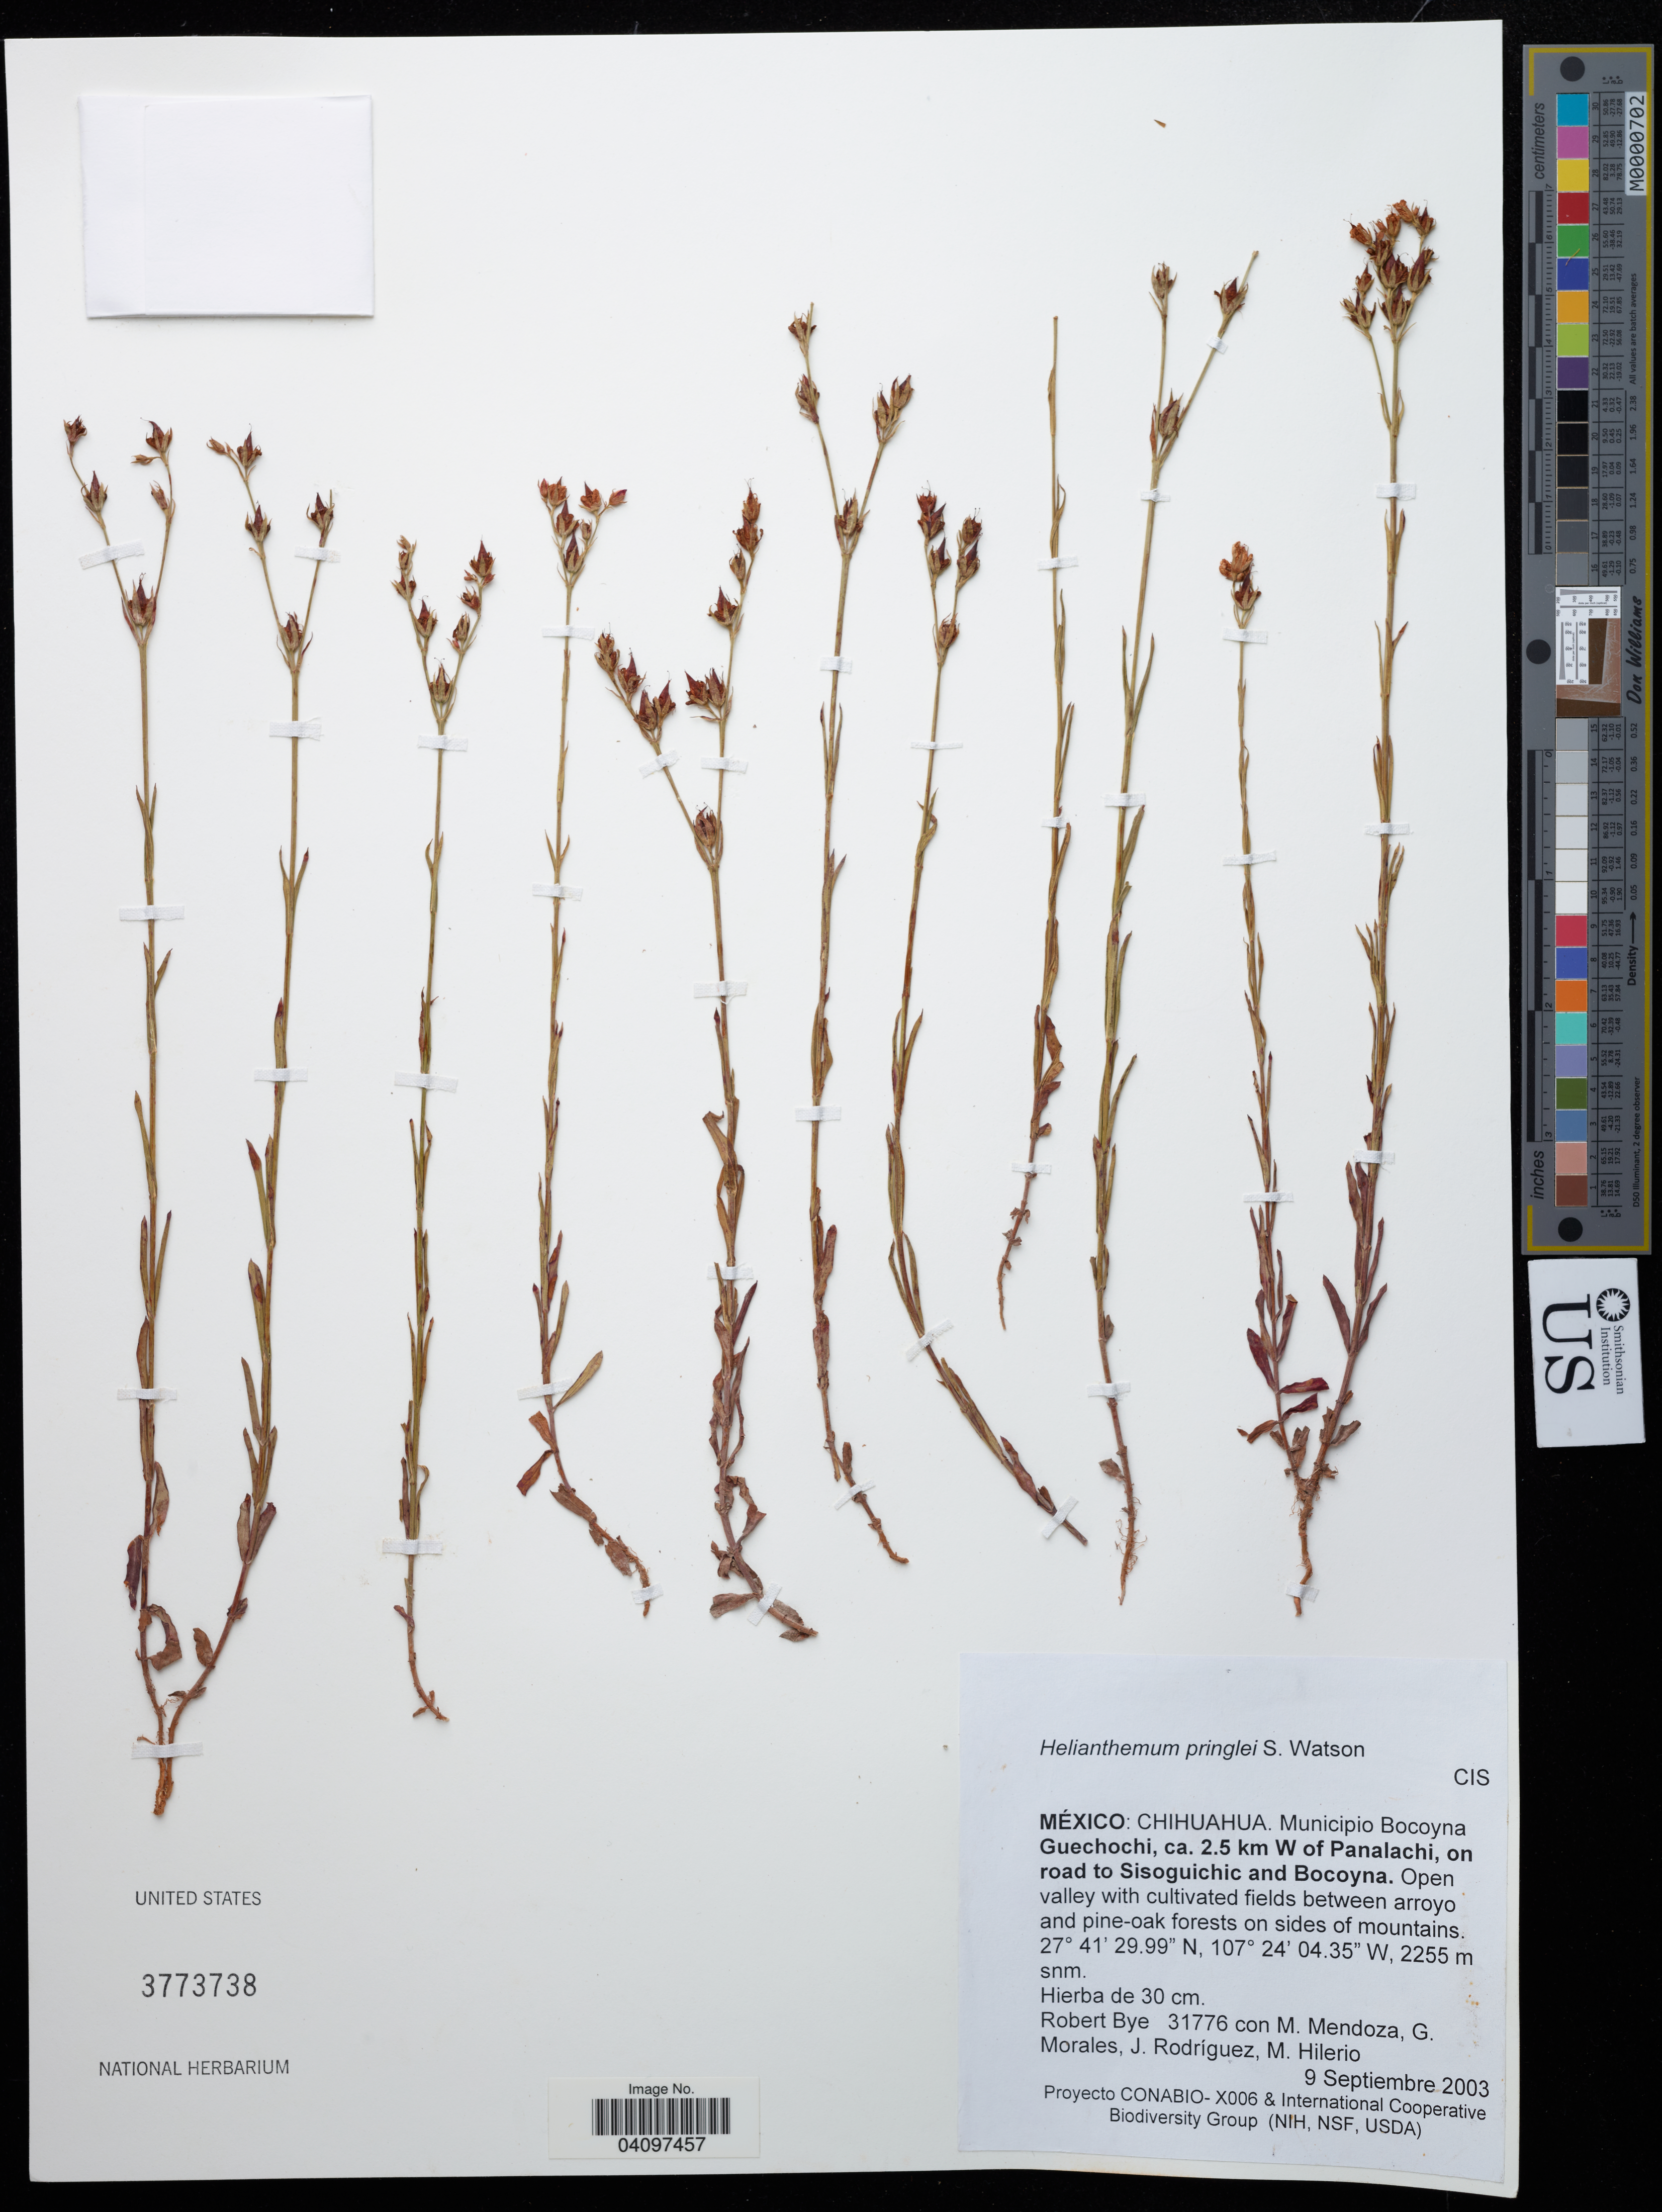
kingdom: Plantae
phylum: Tracheophyta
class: Magnoliopsida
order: Malvales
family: Cistaceae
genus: Helianthemum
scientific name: Helianthemum pringlei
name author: S. Watson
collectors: R. Bye, M. Mendoza, G. Morales & J. Rodriguez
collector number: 31776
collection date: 2003-09-09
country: Mexico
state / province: Chihuahua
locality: Municipio Bocoyna Guechochi, ca. 2.5 km W of Panalachi, on road to Sisoguichic and Bocoyna.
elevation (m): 2255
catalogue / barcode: US 3773738